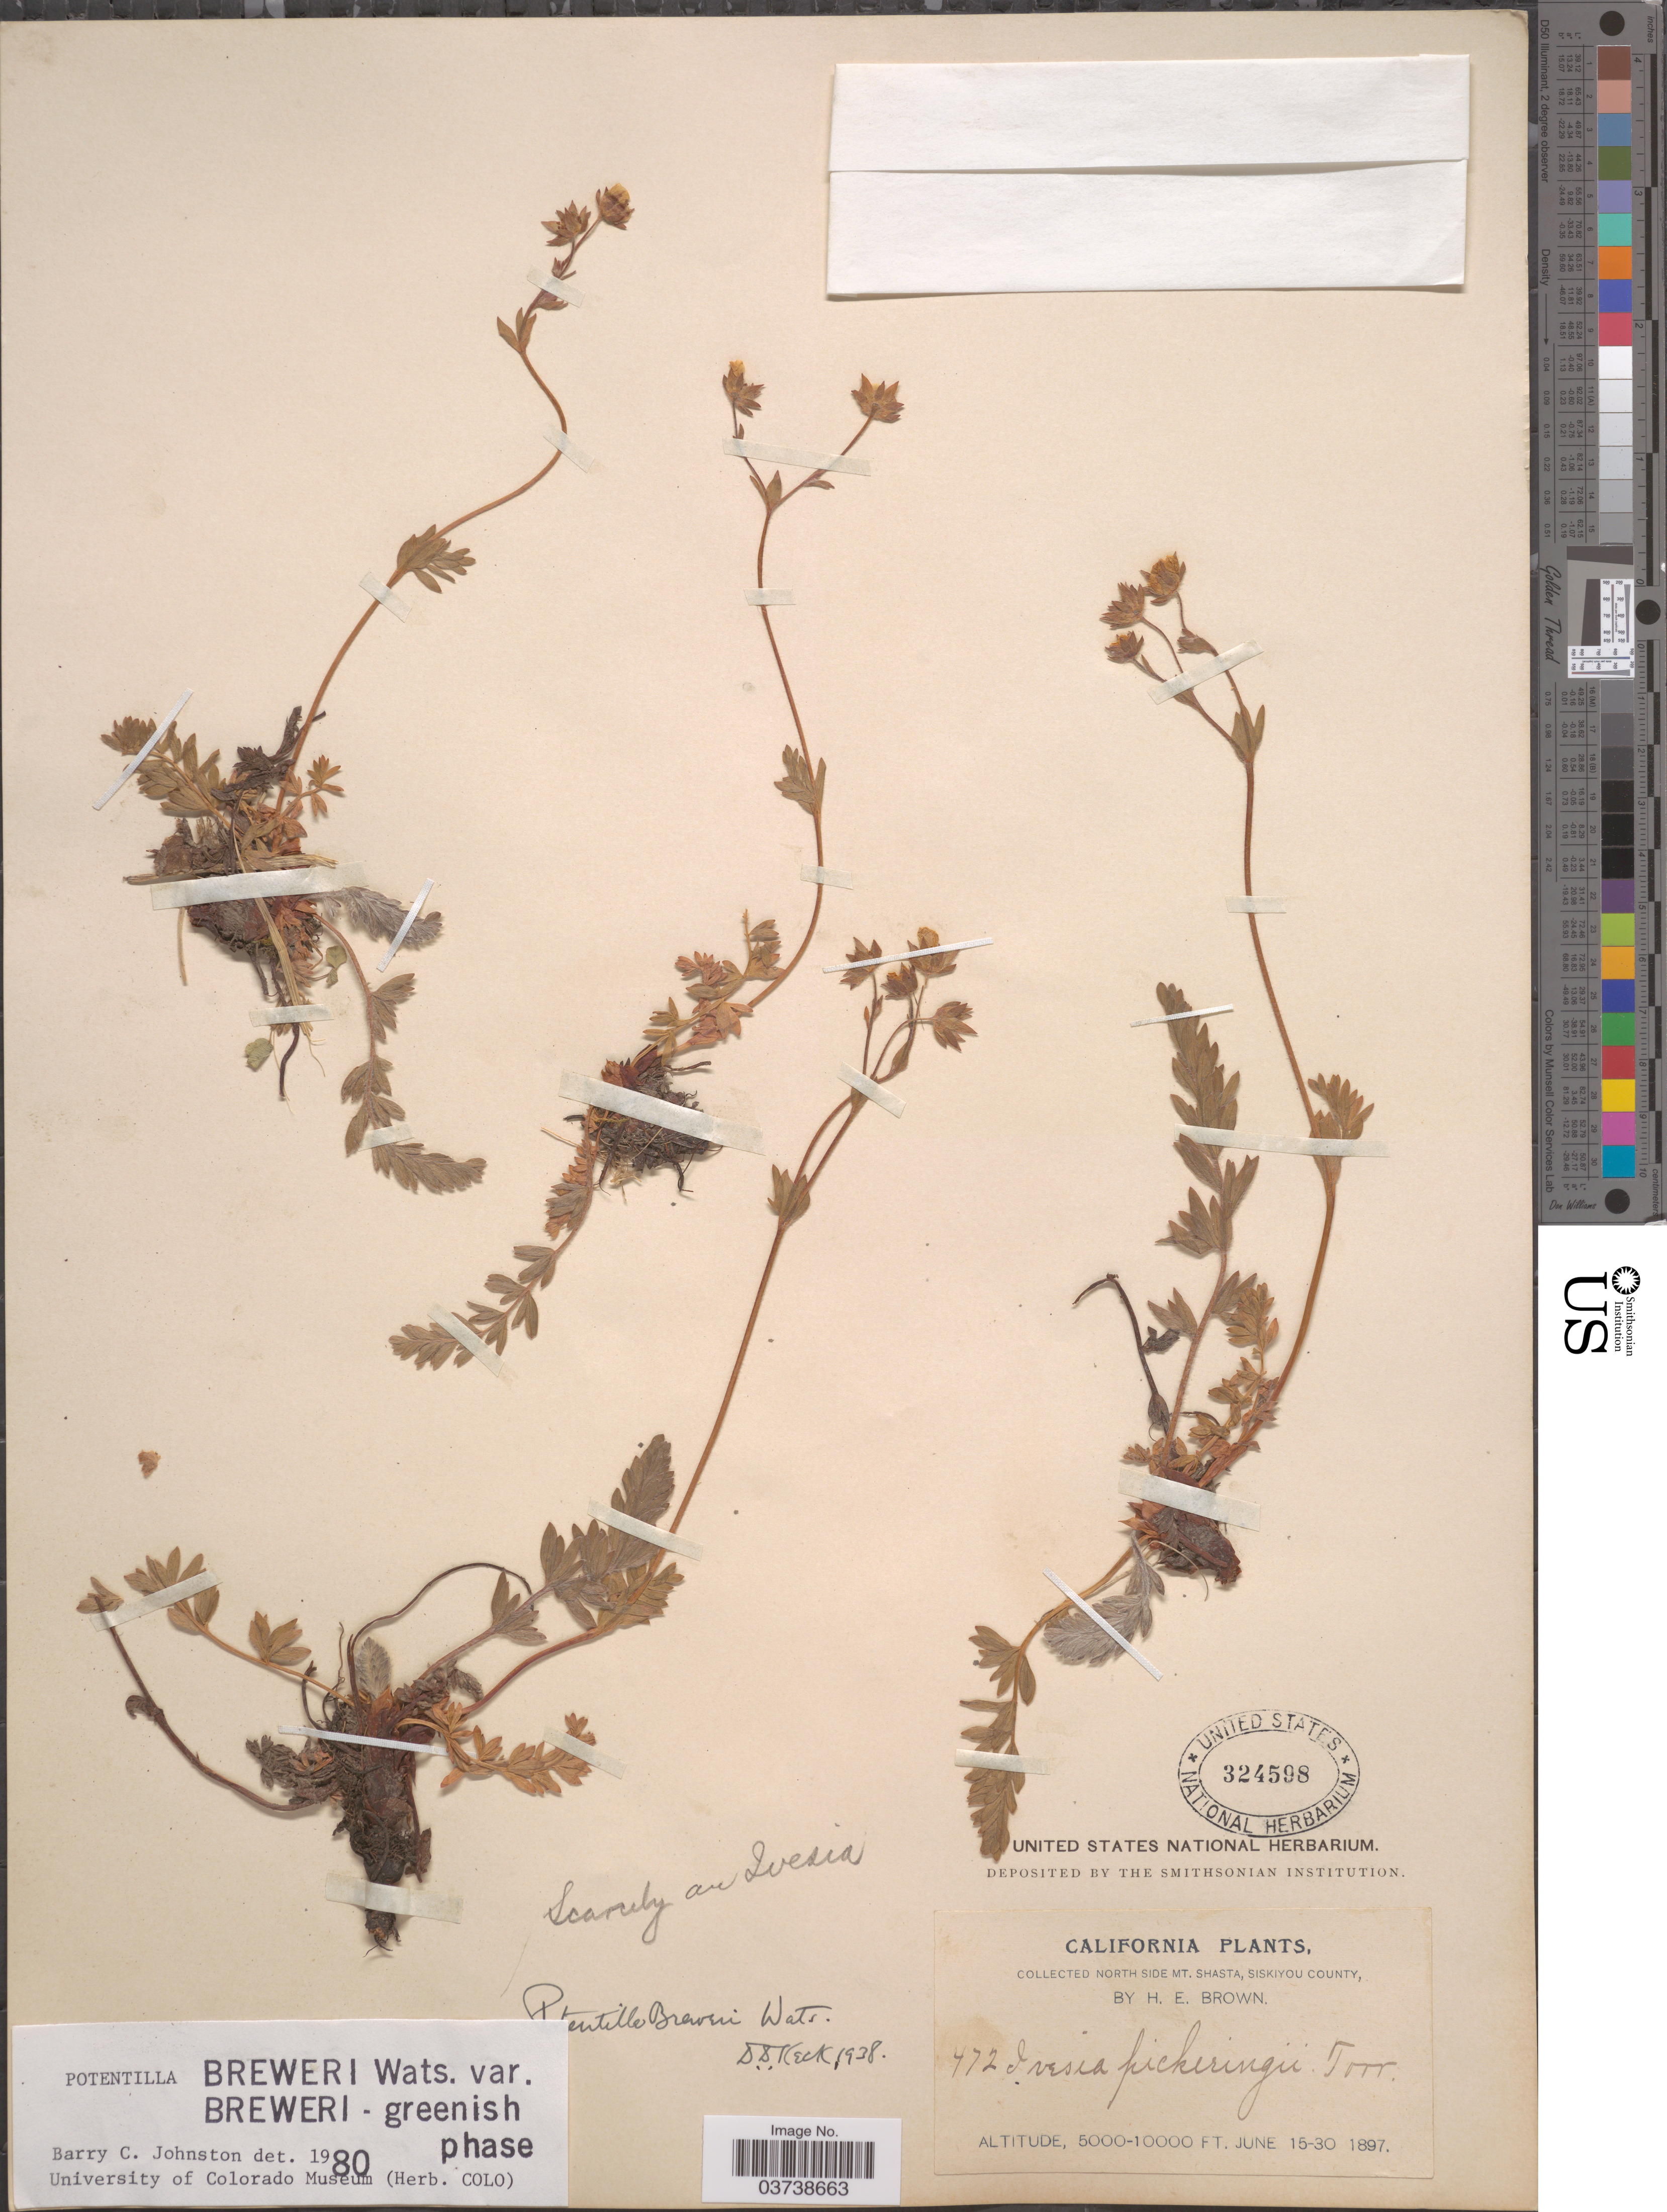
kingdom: Plantae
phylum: Tracheophyta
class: Magnoliopsida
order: Rosales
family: Rosaceae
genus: Potentilla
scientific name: Potentilla breweri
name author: S. Watson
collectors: H. E. Brown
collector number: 472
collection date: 1897-06-15/1897-06-30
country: United States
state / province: California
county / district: Siskiyou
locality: North side Mt. Shasta, Siskiyou County.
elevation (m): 1524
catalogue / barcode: US 324598